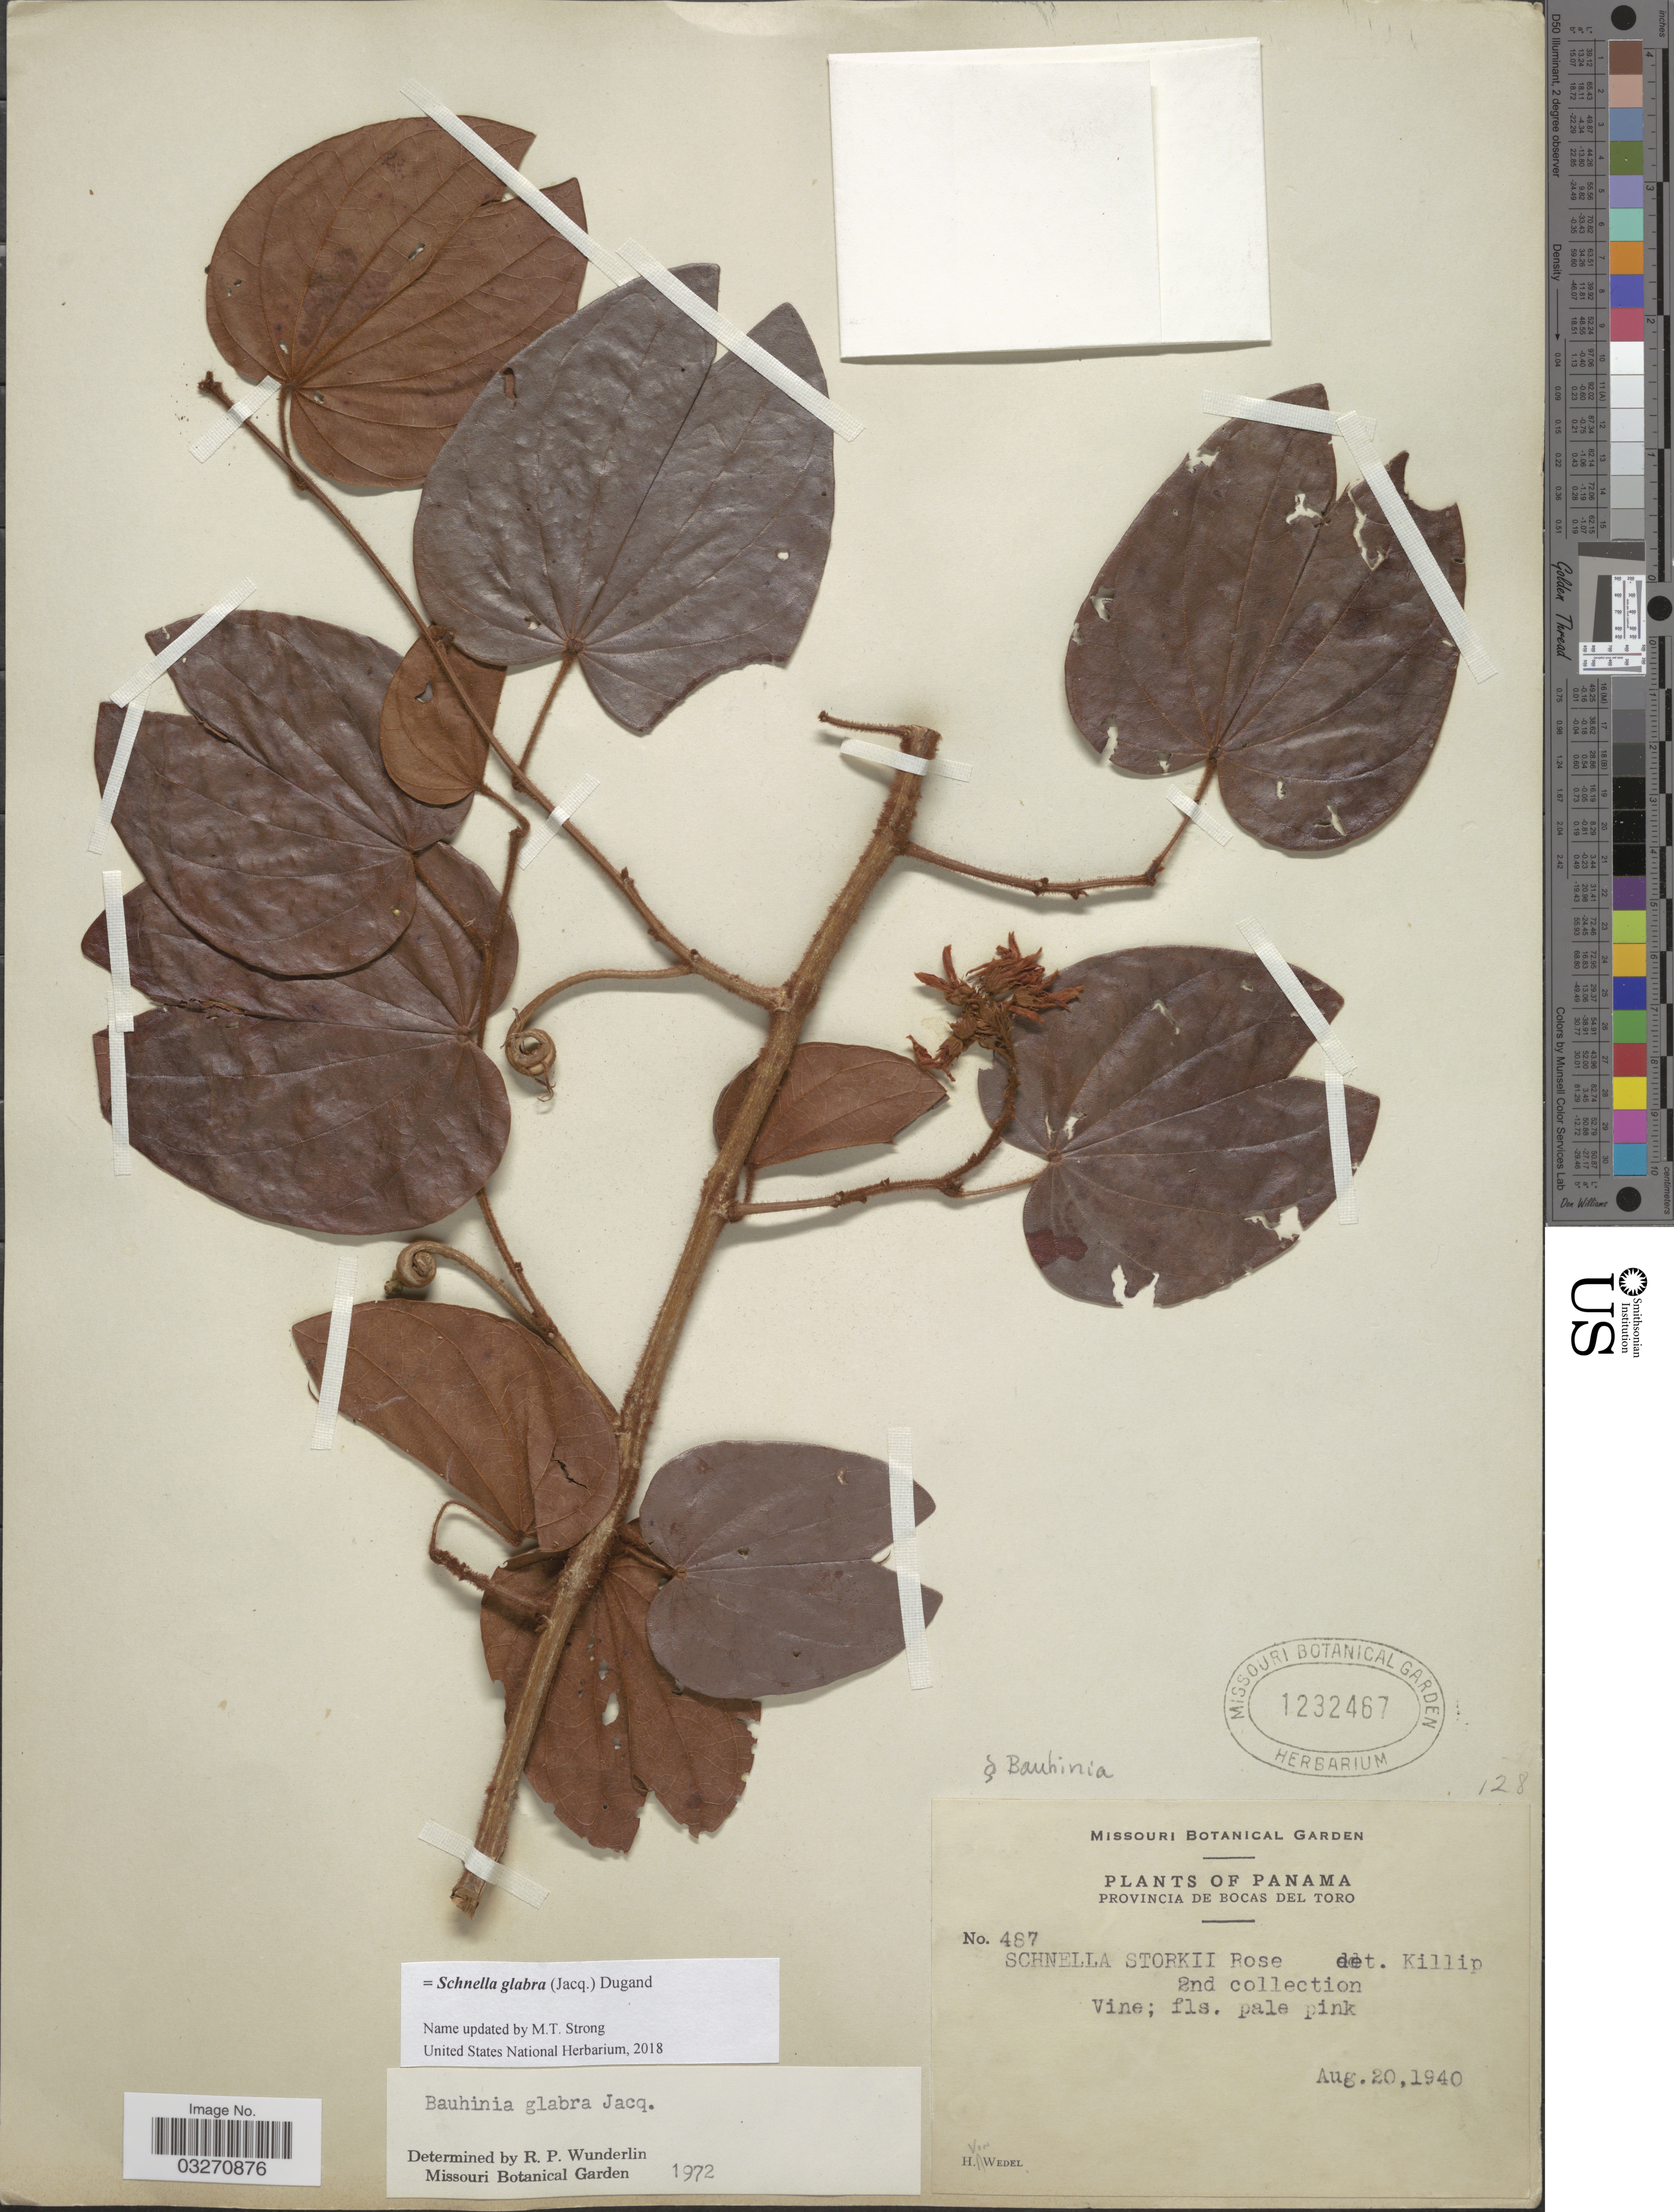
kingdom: Plantae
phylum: Tracheophyta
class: Magnoliopsida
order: Fabales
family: Fabaceae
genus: Schnella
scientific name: Schnella glabra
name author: (Jacq.) Dugand G.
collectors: H. von Wedel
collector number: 487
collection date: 1940-08-20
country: Panama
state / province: Bocas del Toro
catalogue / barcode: US 1232467